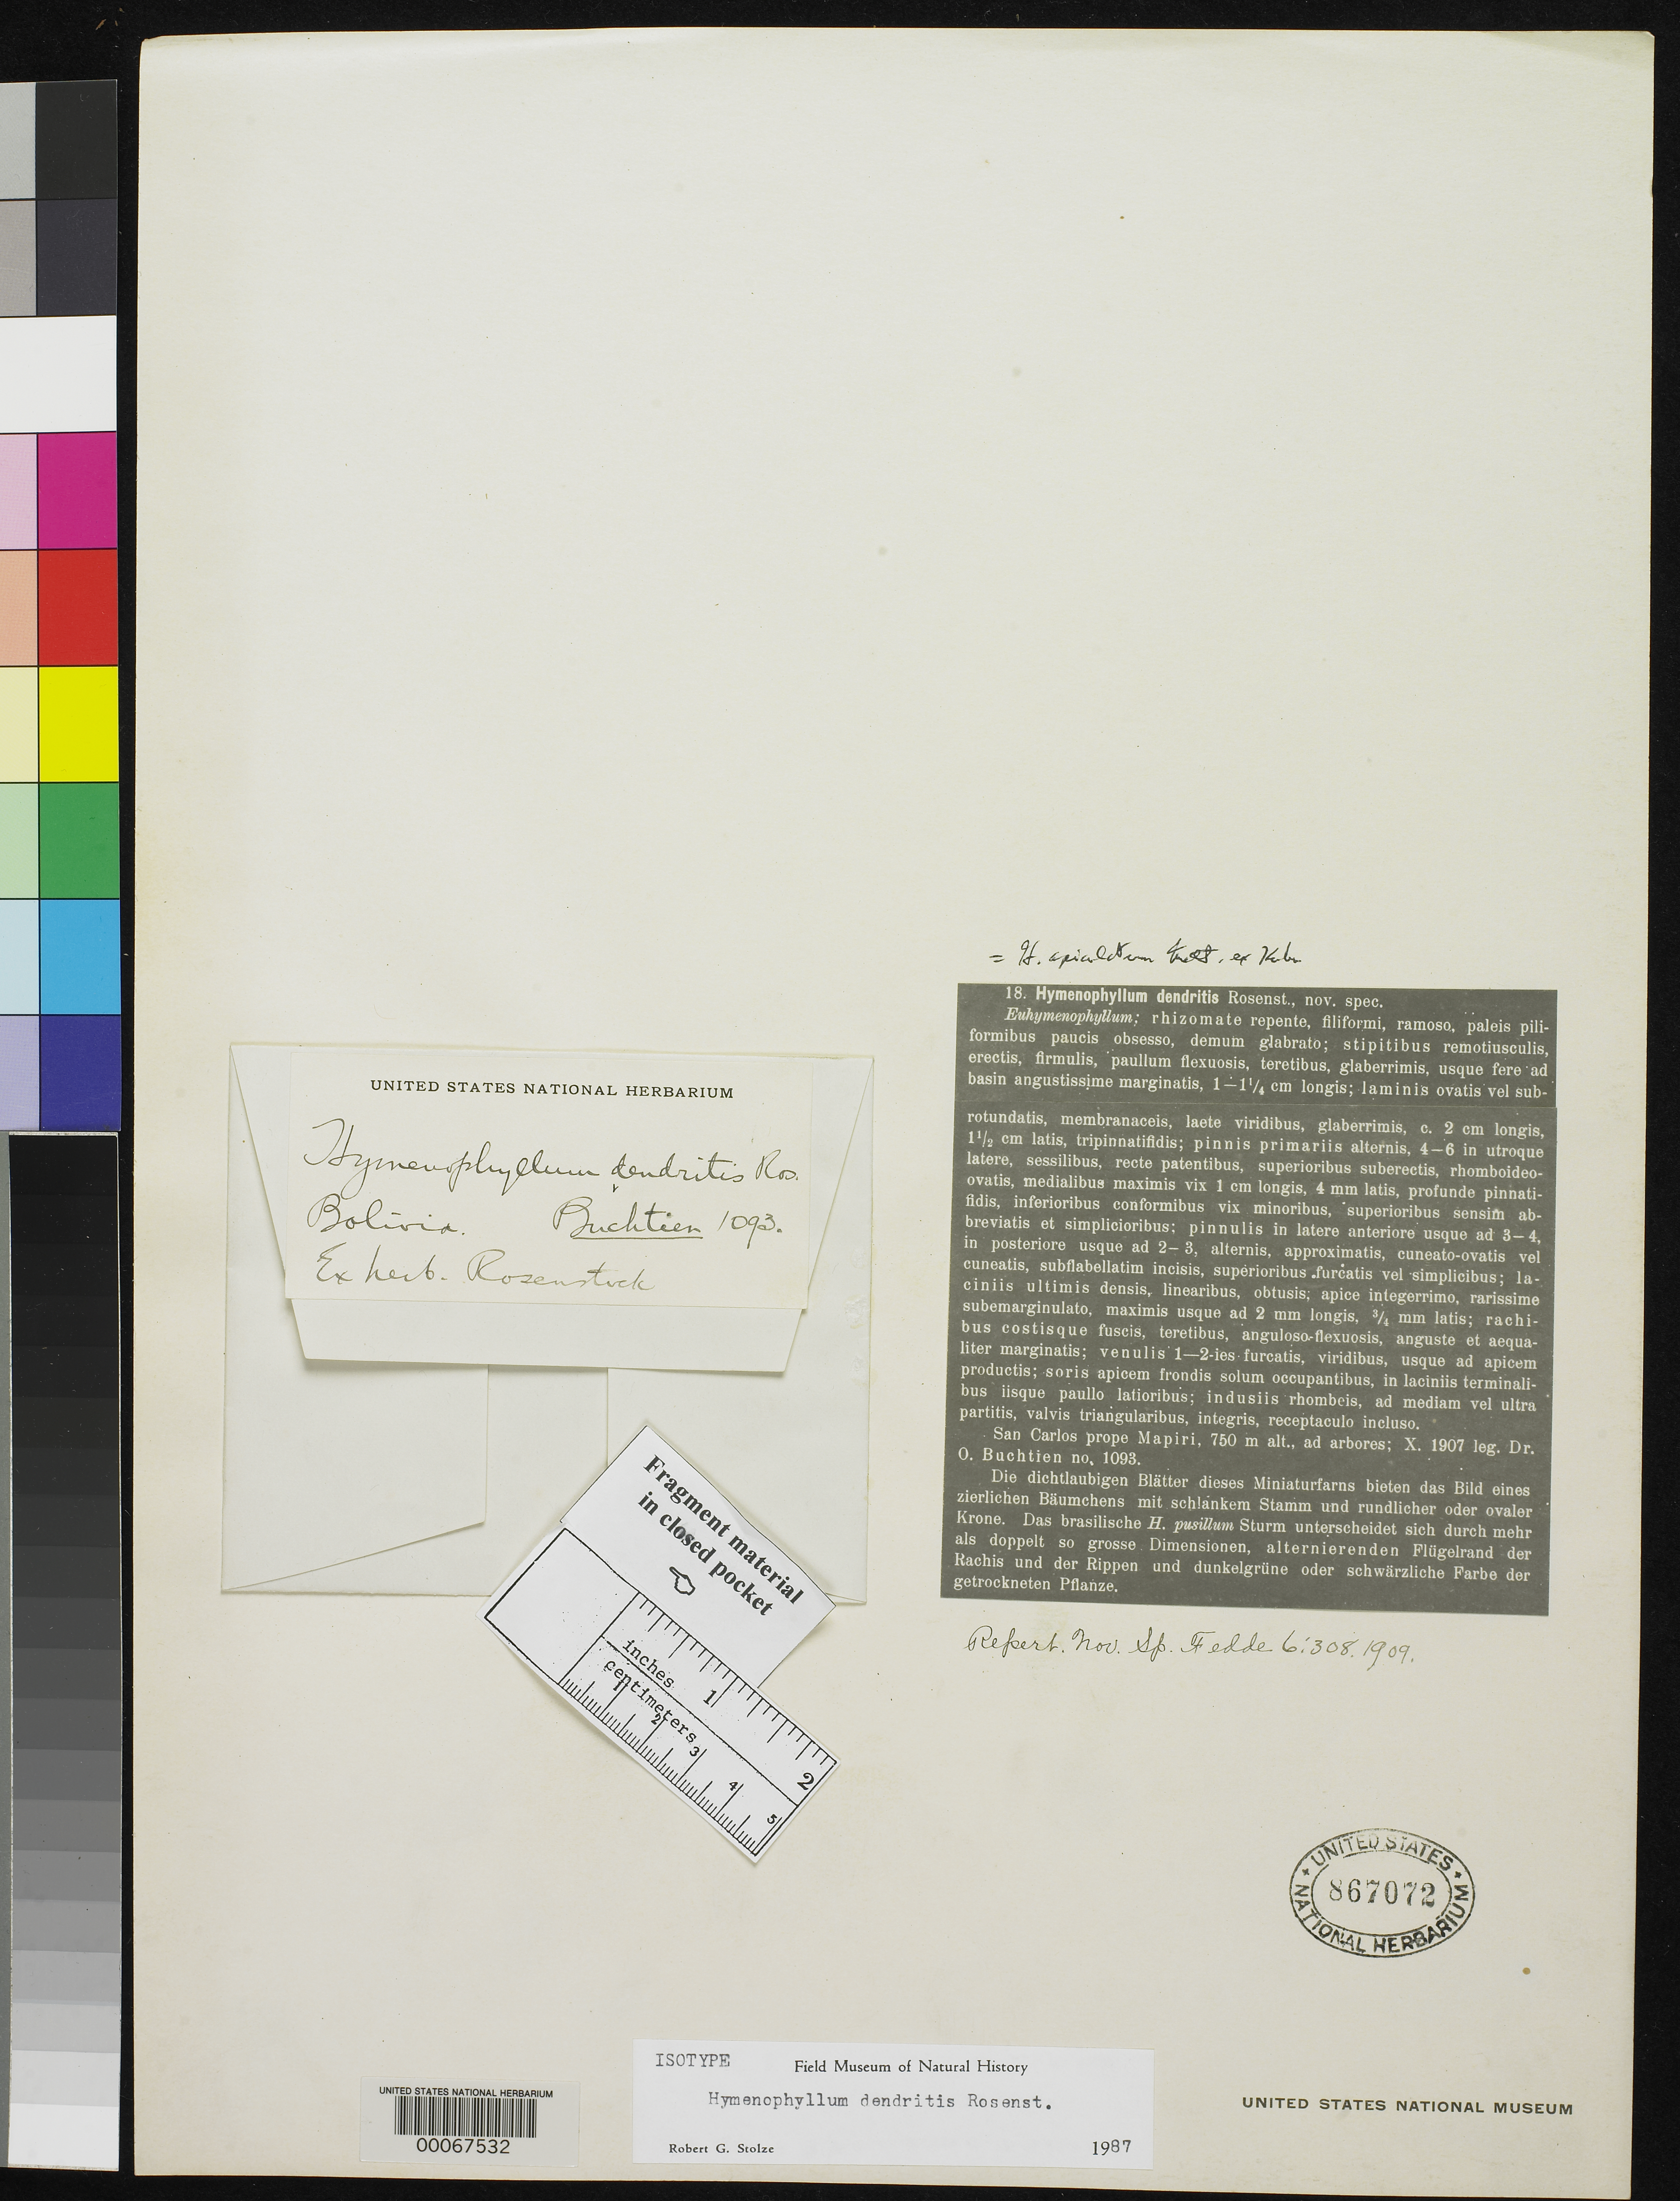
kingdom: Plantae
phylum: Tracheophyta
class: Polypodiopsida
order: Hymenophyllales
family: Hymenophyllaceae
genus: Hymenophyllum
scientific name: Hymenophyllum dendritis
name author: Rosenst.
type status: Isotype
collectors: O. Buchtien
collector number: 1093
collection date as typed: Oct 1907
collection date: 1907-10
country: Bolivia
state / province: La Paz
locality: San Carlos prope Mapiri.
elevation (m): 750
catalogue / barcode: US 867072